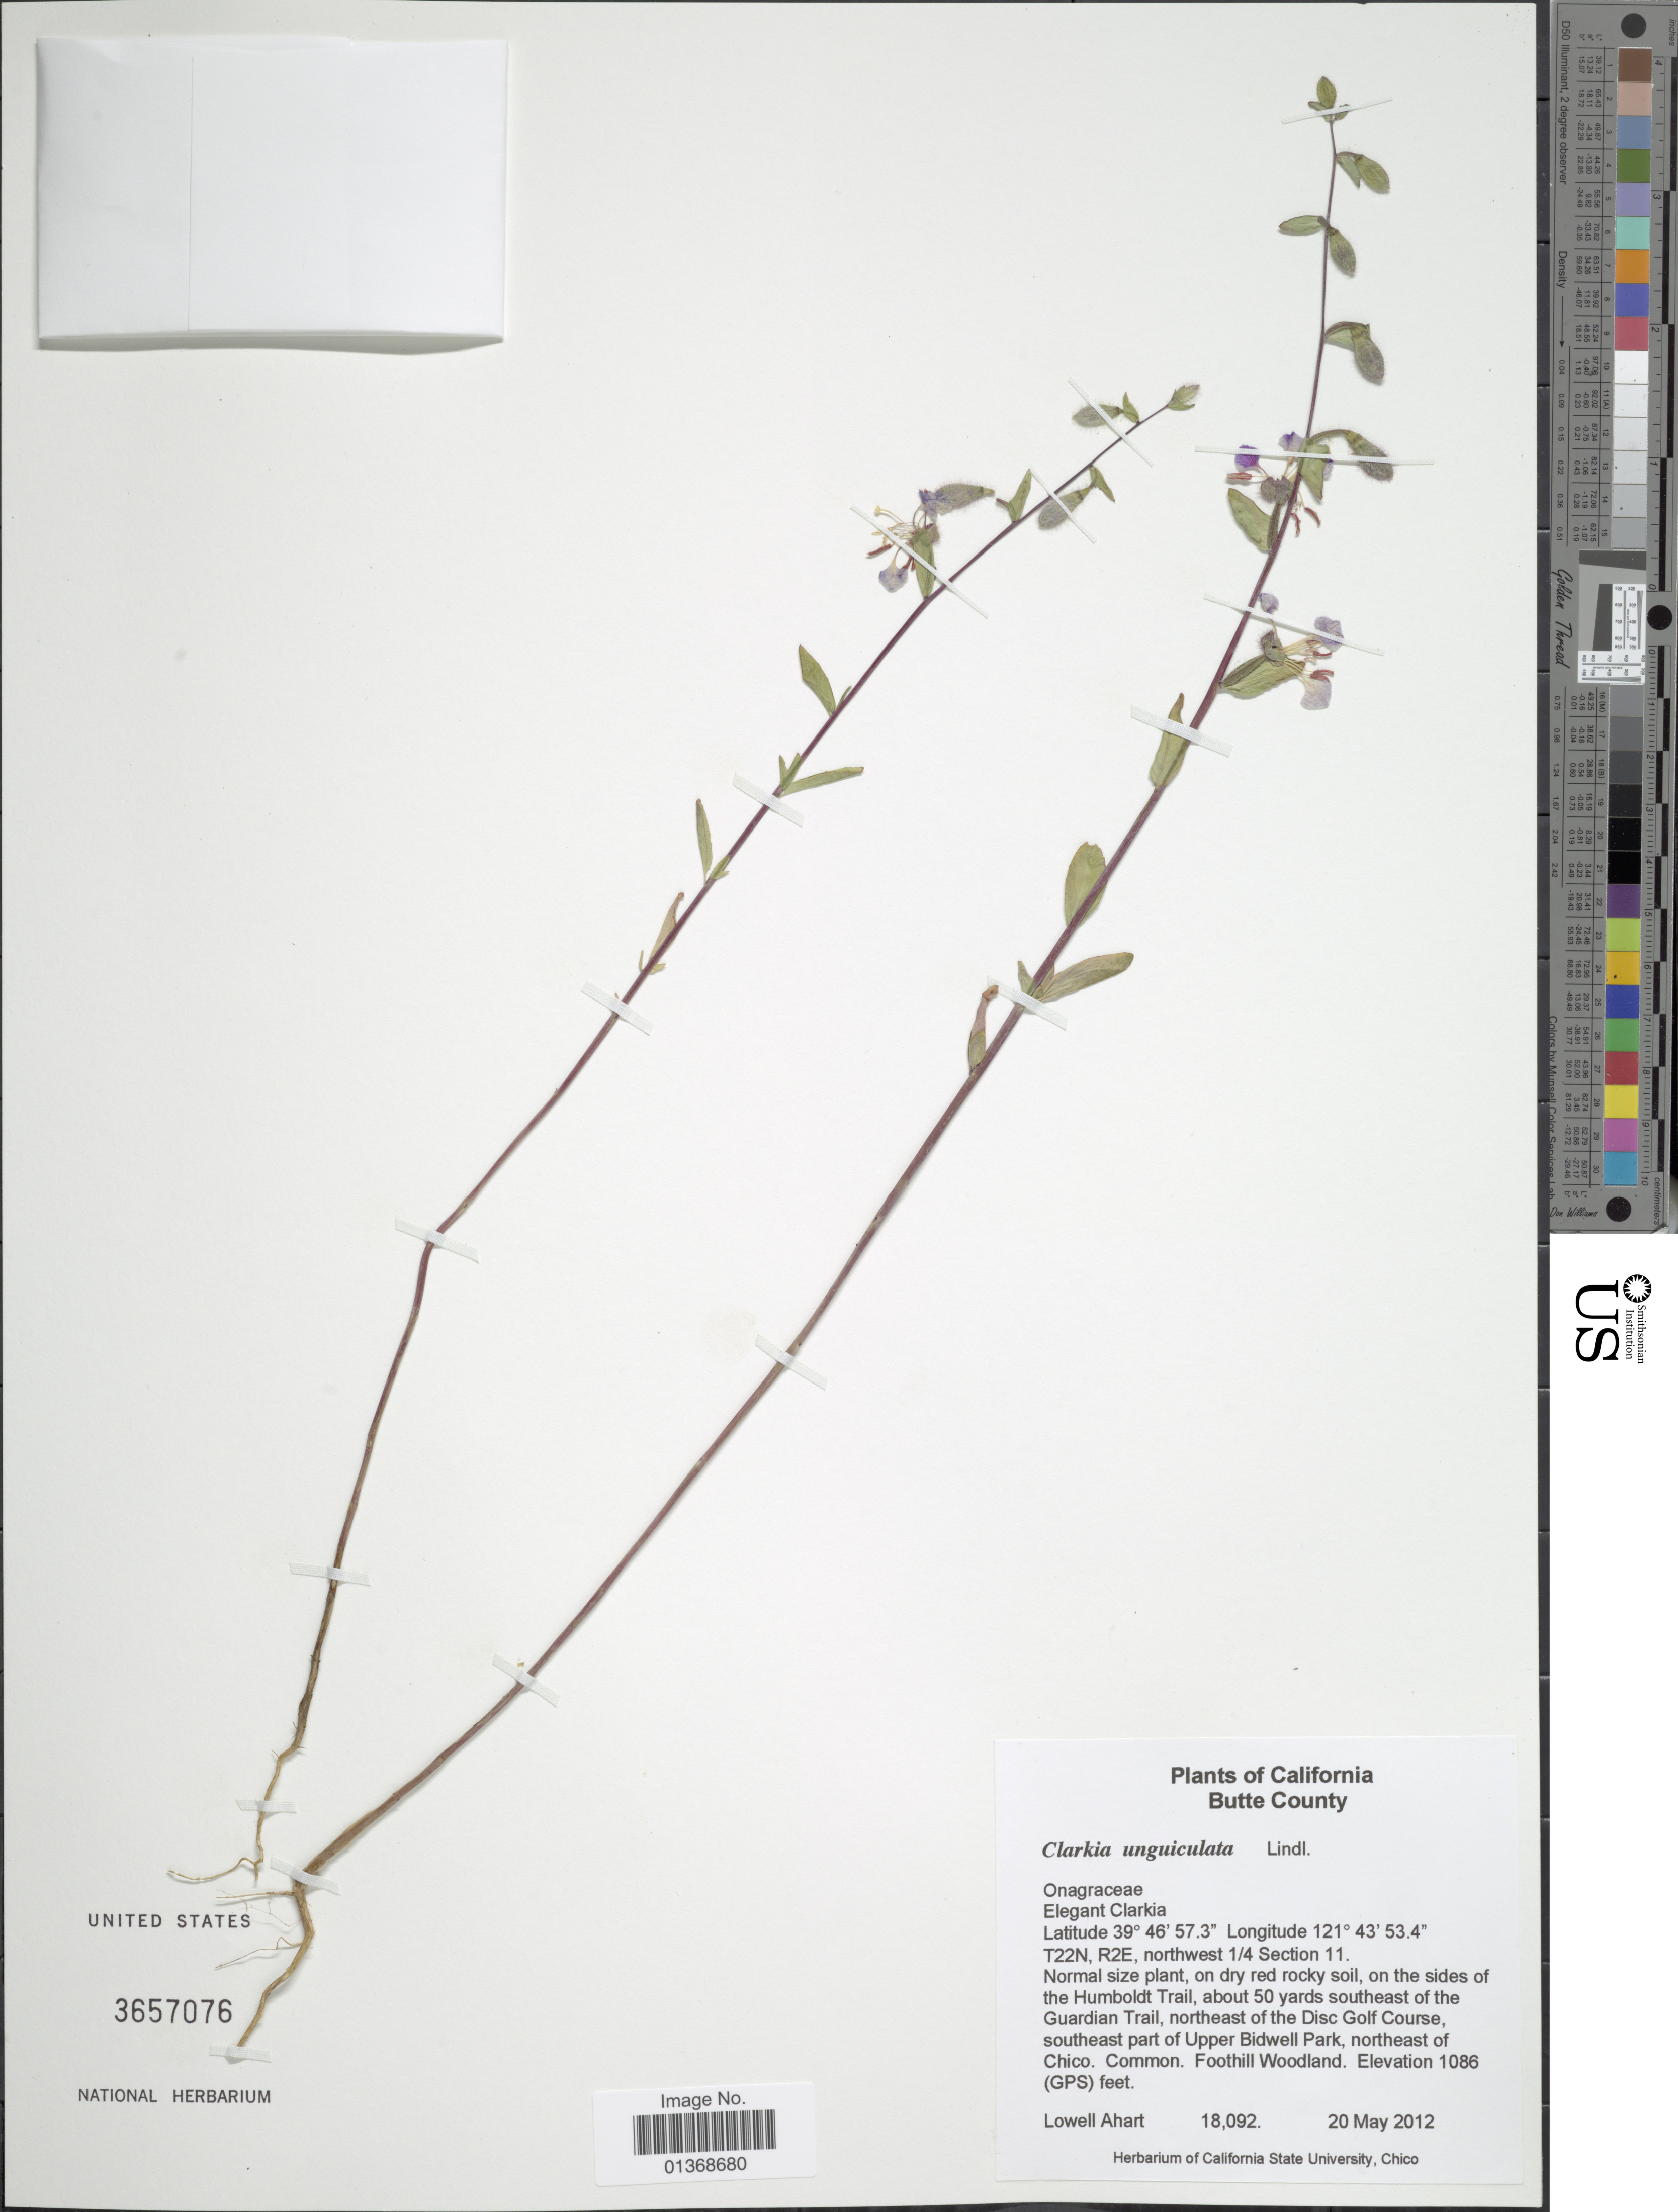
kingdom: Plantae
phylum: Tracheophyta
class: Magnoliopsida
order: Myrtales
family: Onagraceae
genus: Clarkia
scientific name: Clarkia unguiculata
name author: Lindl.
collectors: L. Ahart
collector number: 18092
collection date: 2012-05-20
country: United States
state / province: California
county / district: Butte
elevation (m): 331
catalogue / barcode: US 3657076